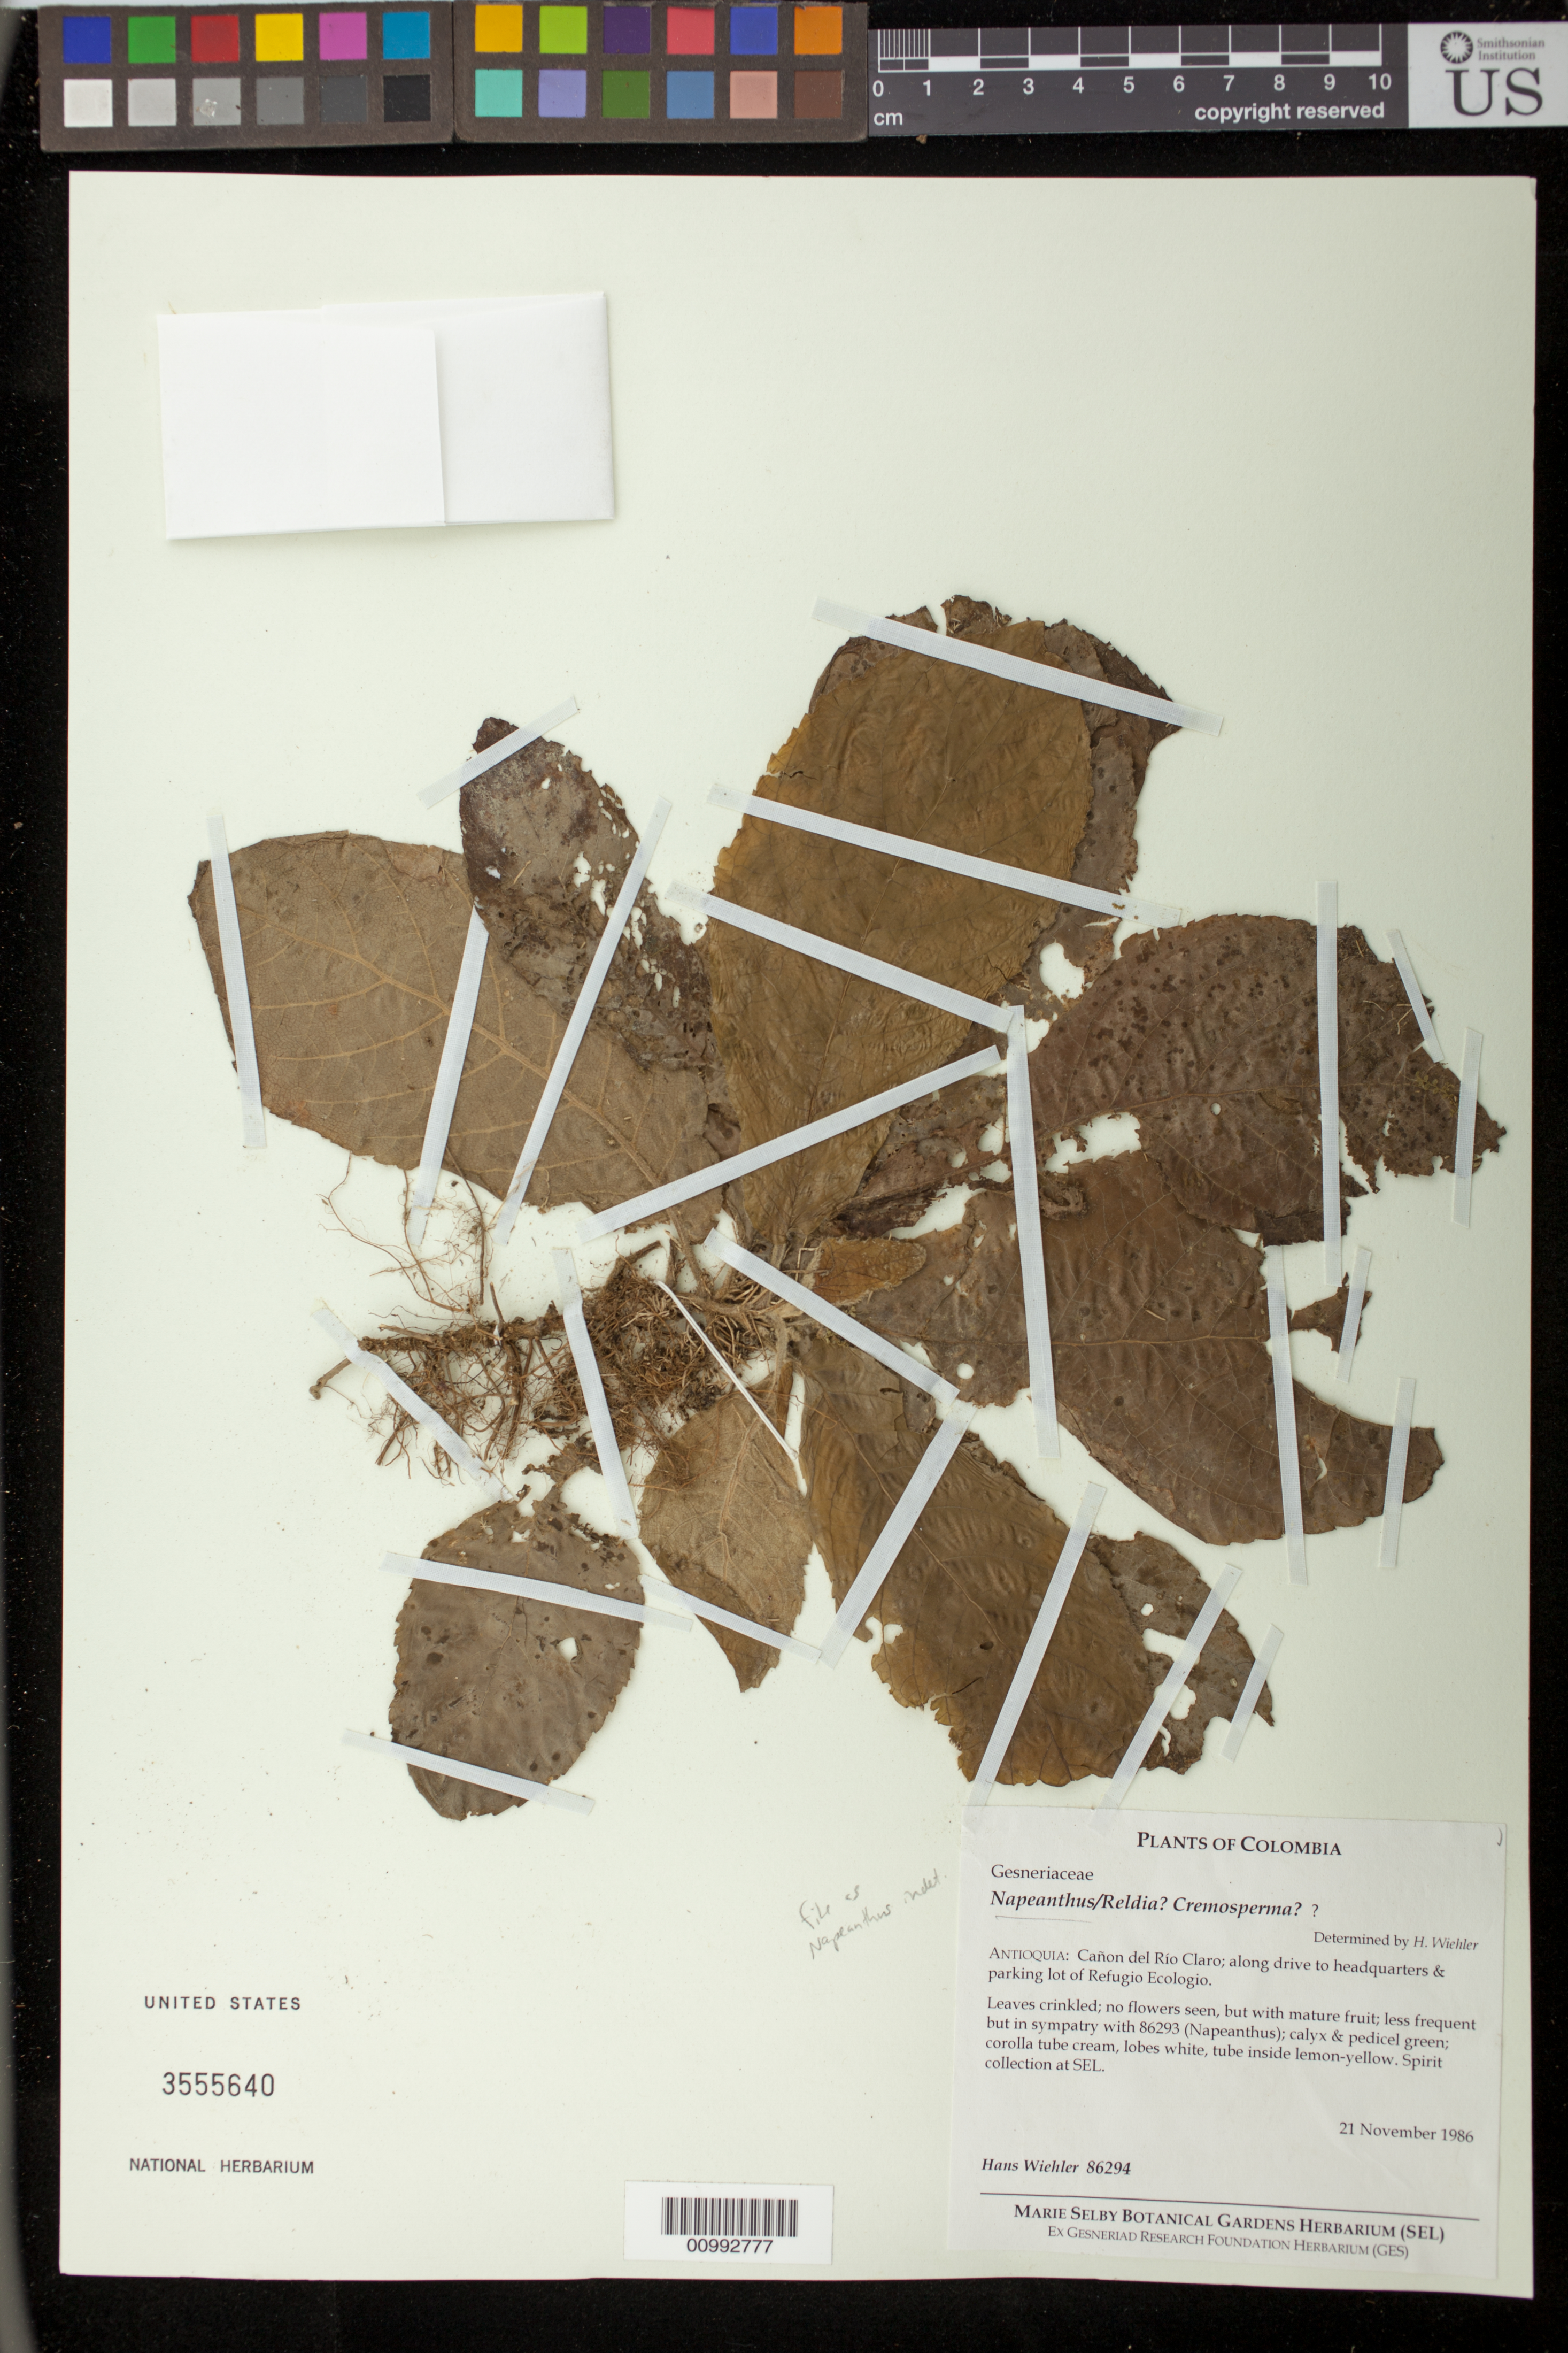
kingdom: Plantae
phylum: Tracheophyta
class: Magnoliopsida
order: Lamiales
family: Gesneriaceae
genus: Napeanthus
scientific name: Napeanthus sp.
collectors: H. J. Wiehler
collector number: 86294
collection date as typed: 21 Nov 1986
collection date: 1986-11-21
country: Colombia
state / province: Antioquia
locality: Antioquia: Cañon del Rio Claro; along drive to headquarters & parking lot of Refugio Ecologio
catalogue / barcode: US 3555640